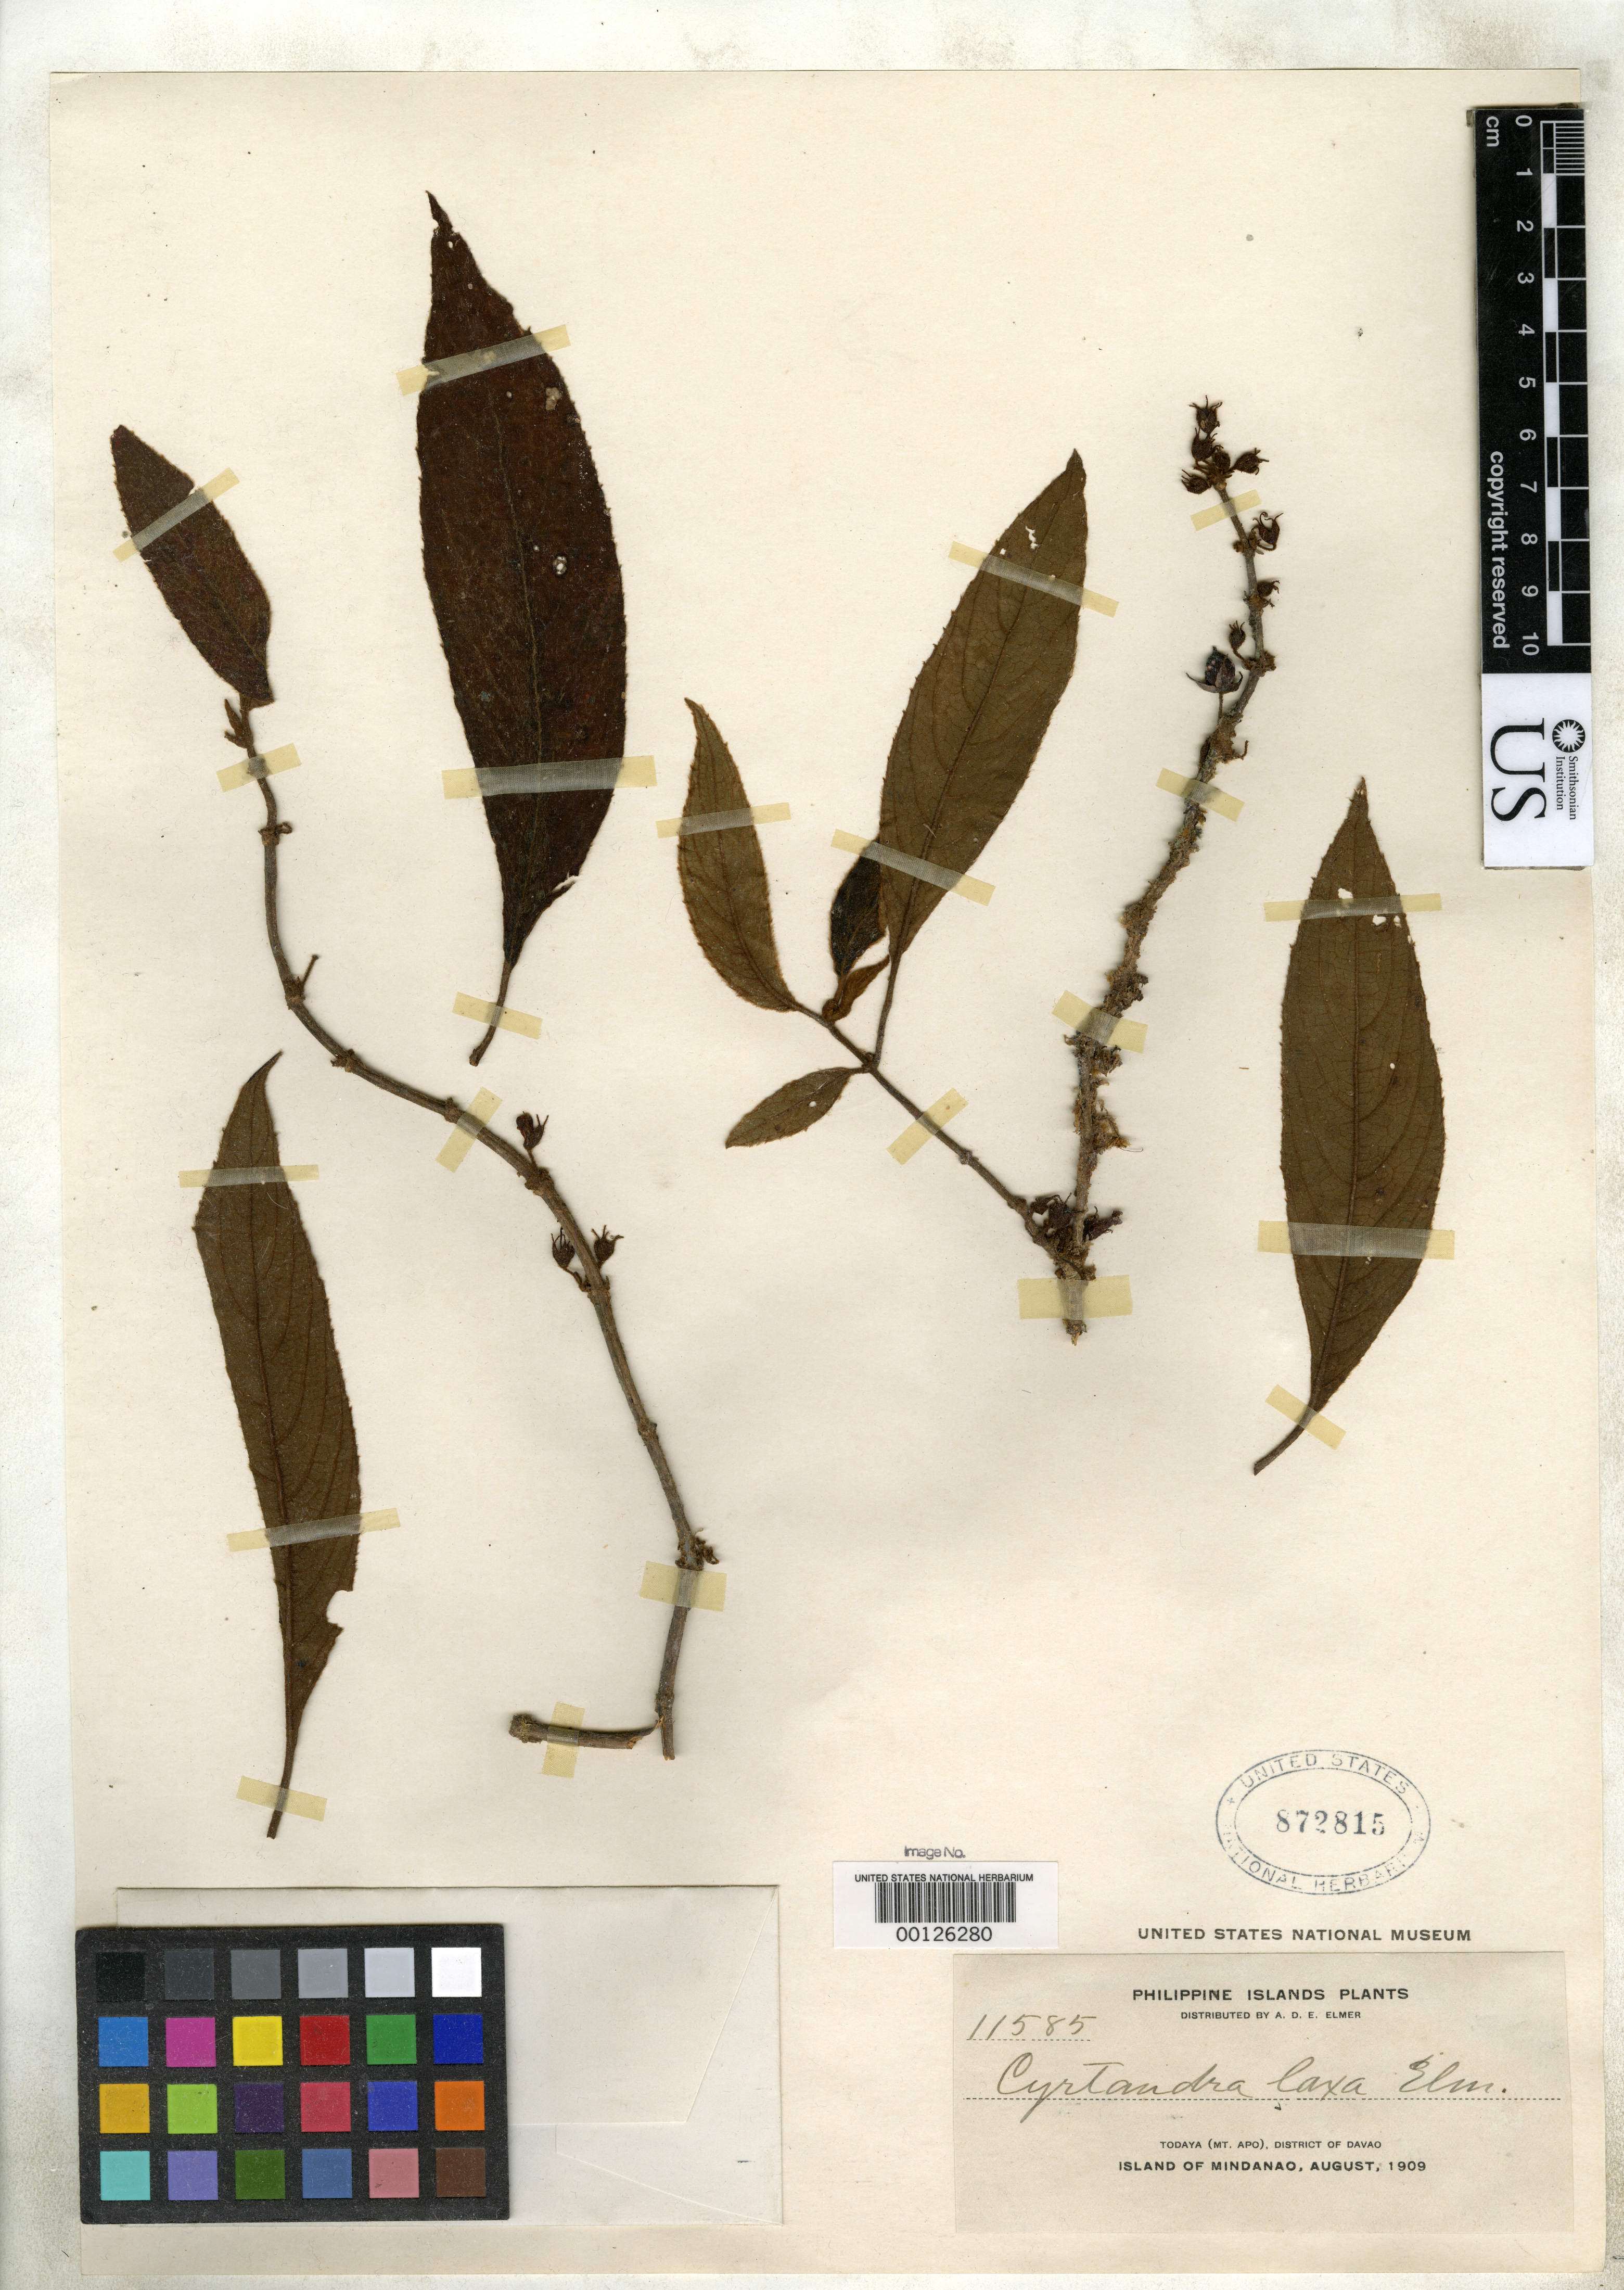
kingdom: Plantae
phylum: Tracheophyta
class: Magnoliopsida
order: Lamiales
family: Gesneriaceae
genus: Cyrtandra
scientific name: Cyrtandra laxa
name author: Elmer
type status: Isolectotype; Type Collection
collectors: A. D. E. Elmer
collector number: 11585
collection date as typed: Aug 1909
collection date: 1909-08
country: Philippines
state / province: Davao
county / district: Davao del Sur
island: Mindanao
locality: Todaya (Mt. Apo), District of Davao, Island of Mindanao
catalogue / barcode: US 872815